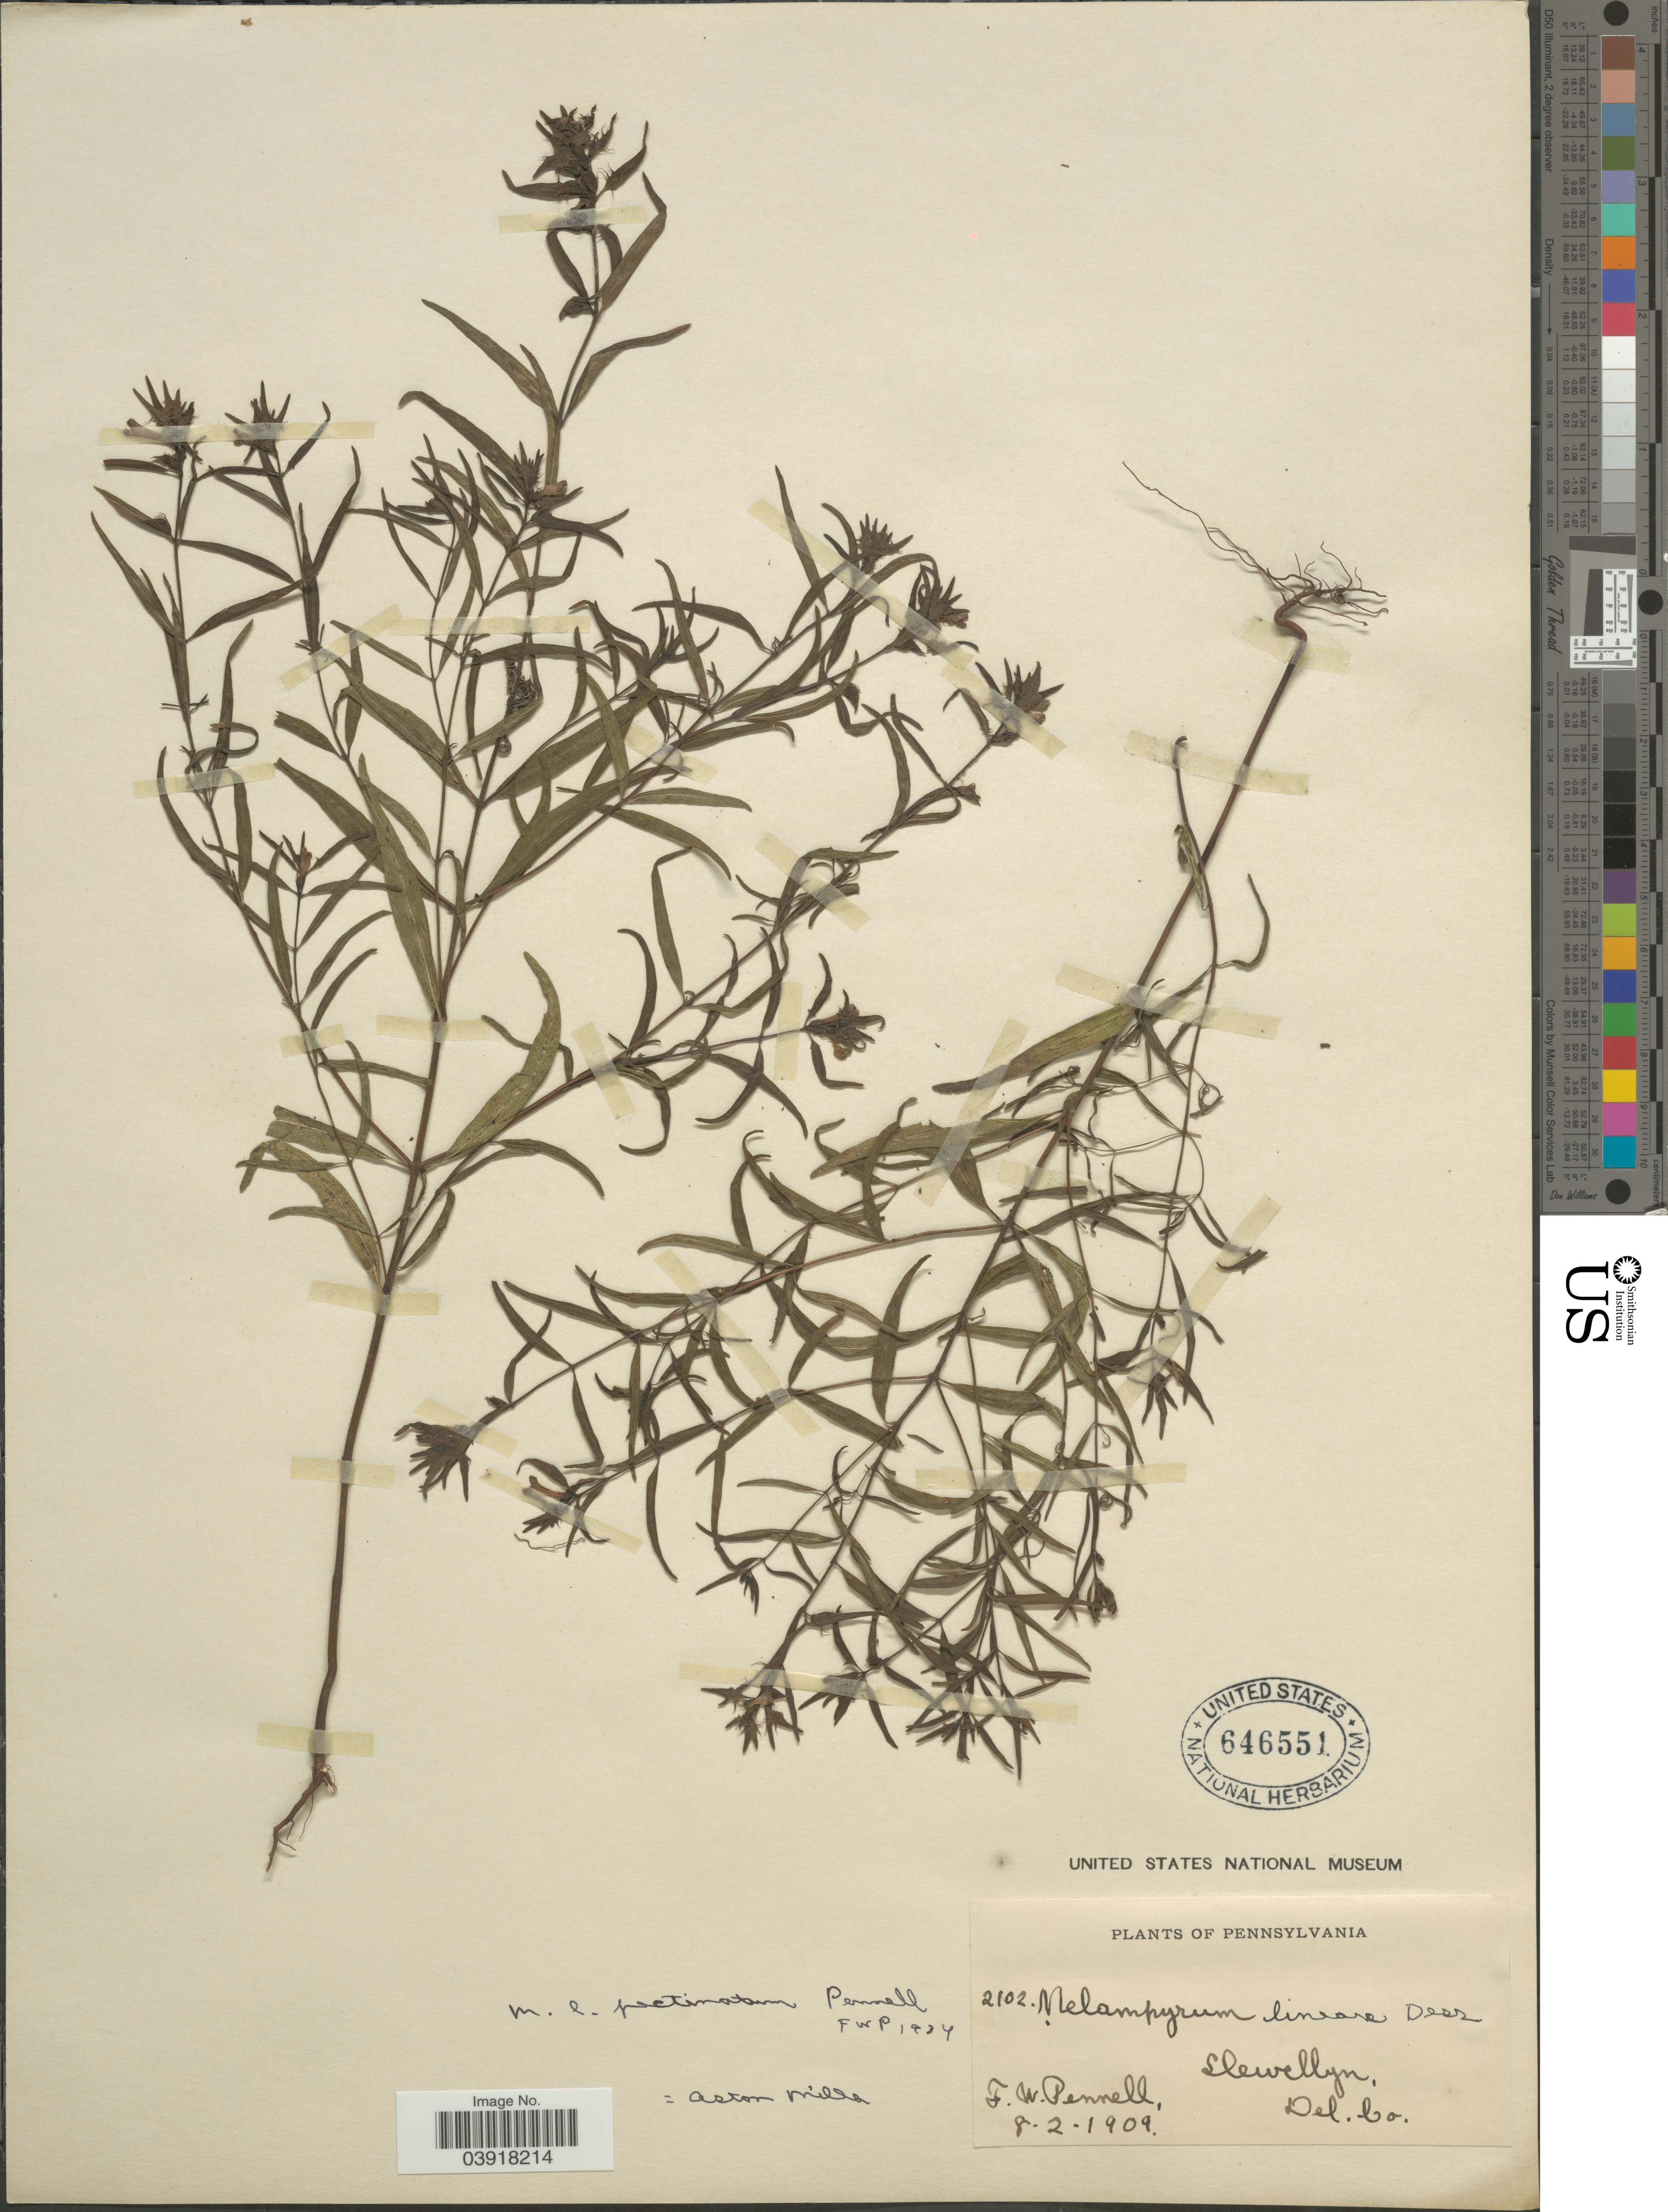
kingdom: Plantae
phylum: Tracheophyta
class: Magnoliopsida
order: Lamiales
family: Orobanchaceae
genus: Melampyrum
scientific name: Melampyrum lineare var. pectinatum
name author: (Pennell) Fernald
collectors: F. W. Pennell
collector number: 2102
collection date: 1909-08-02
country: United States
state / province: Pennsylvania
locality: Llewellyn.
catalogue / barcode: US 646551